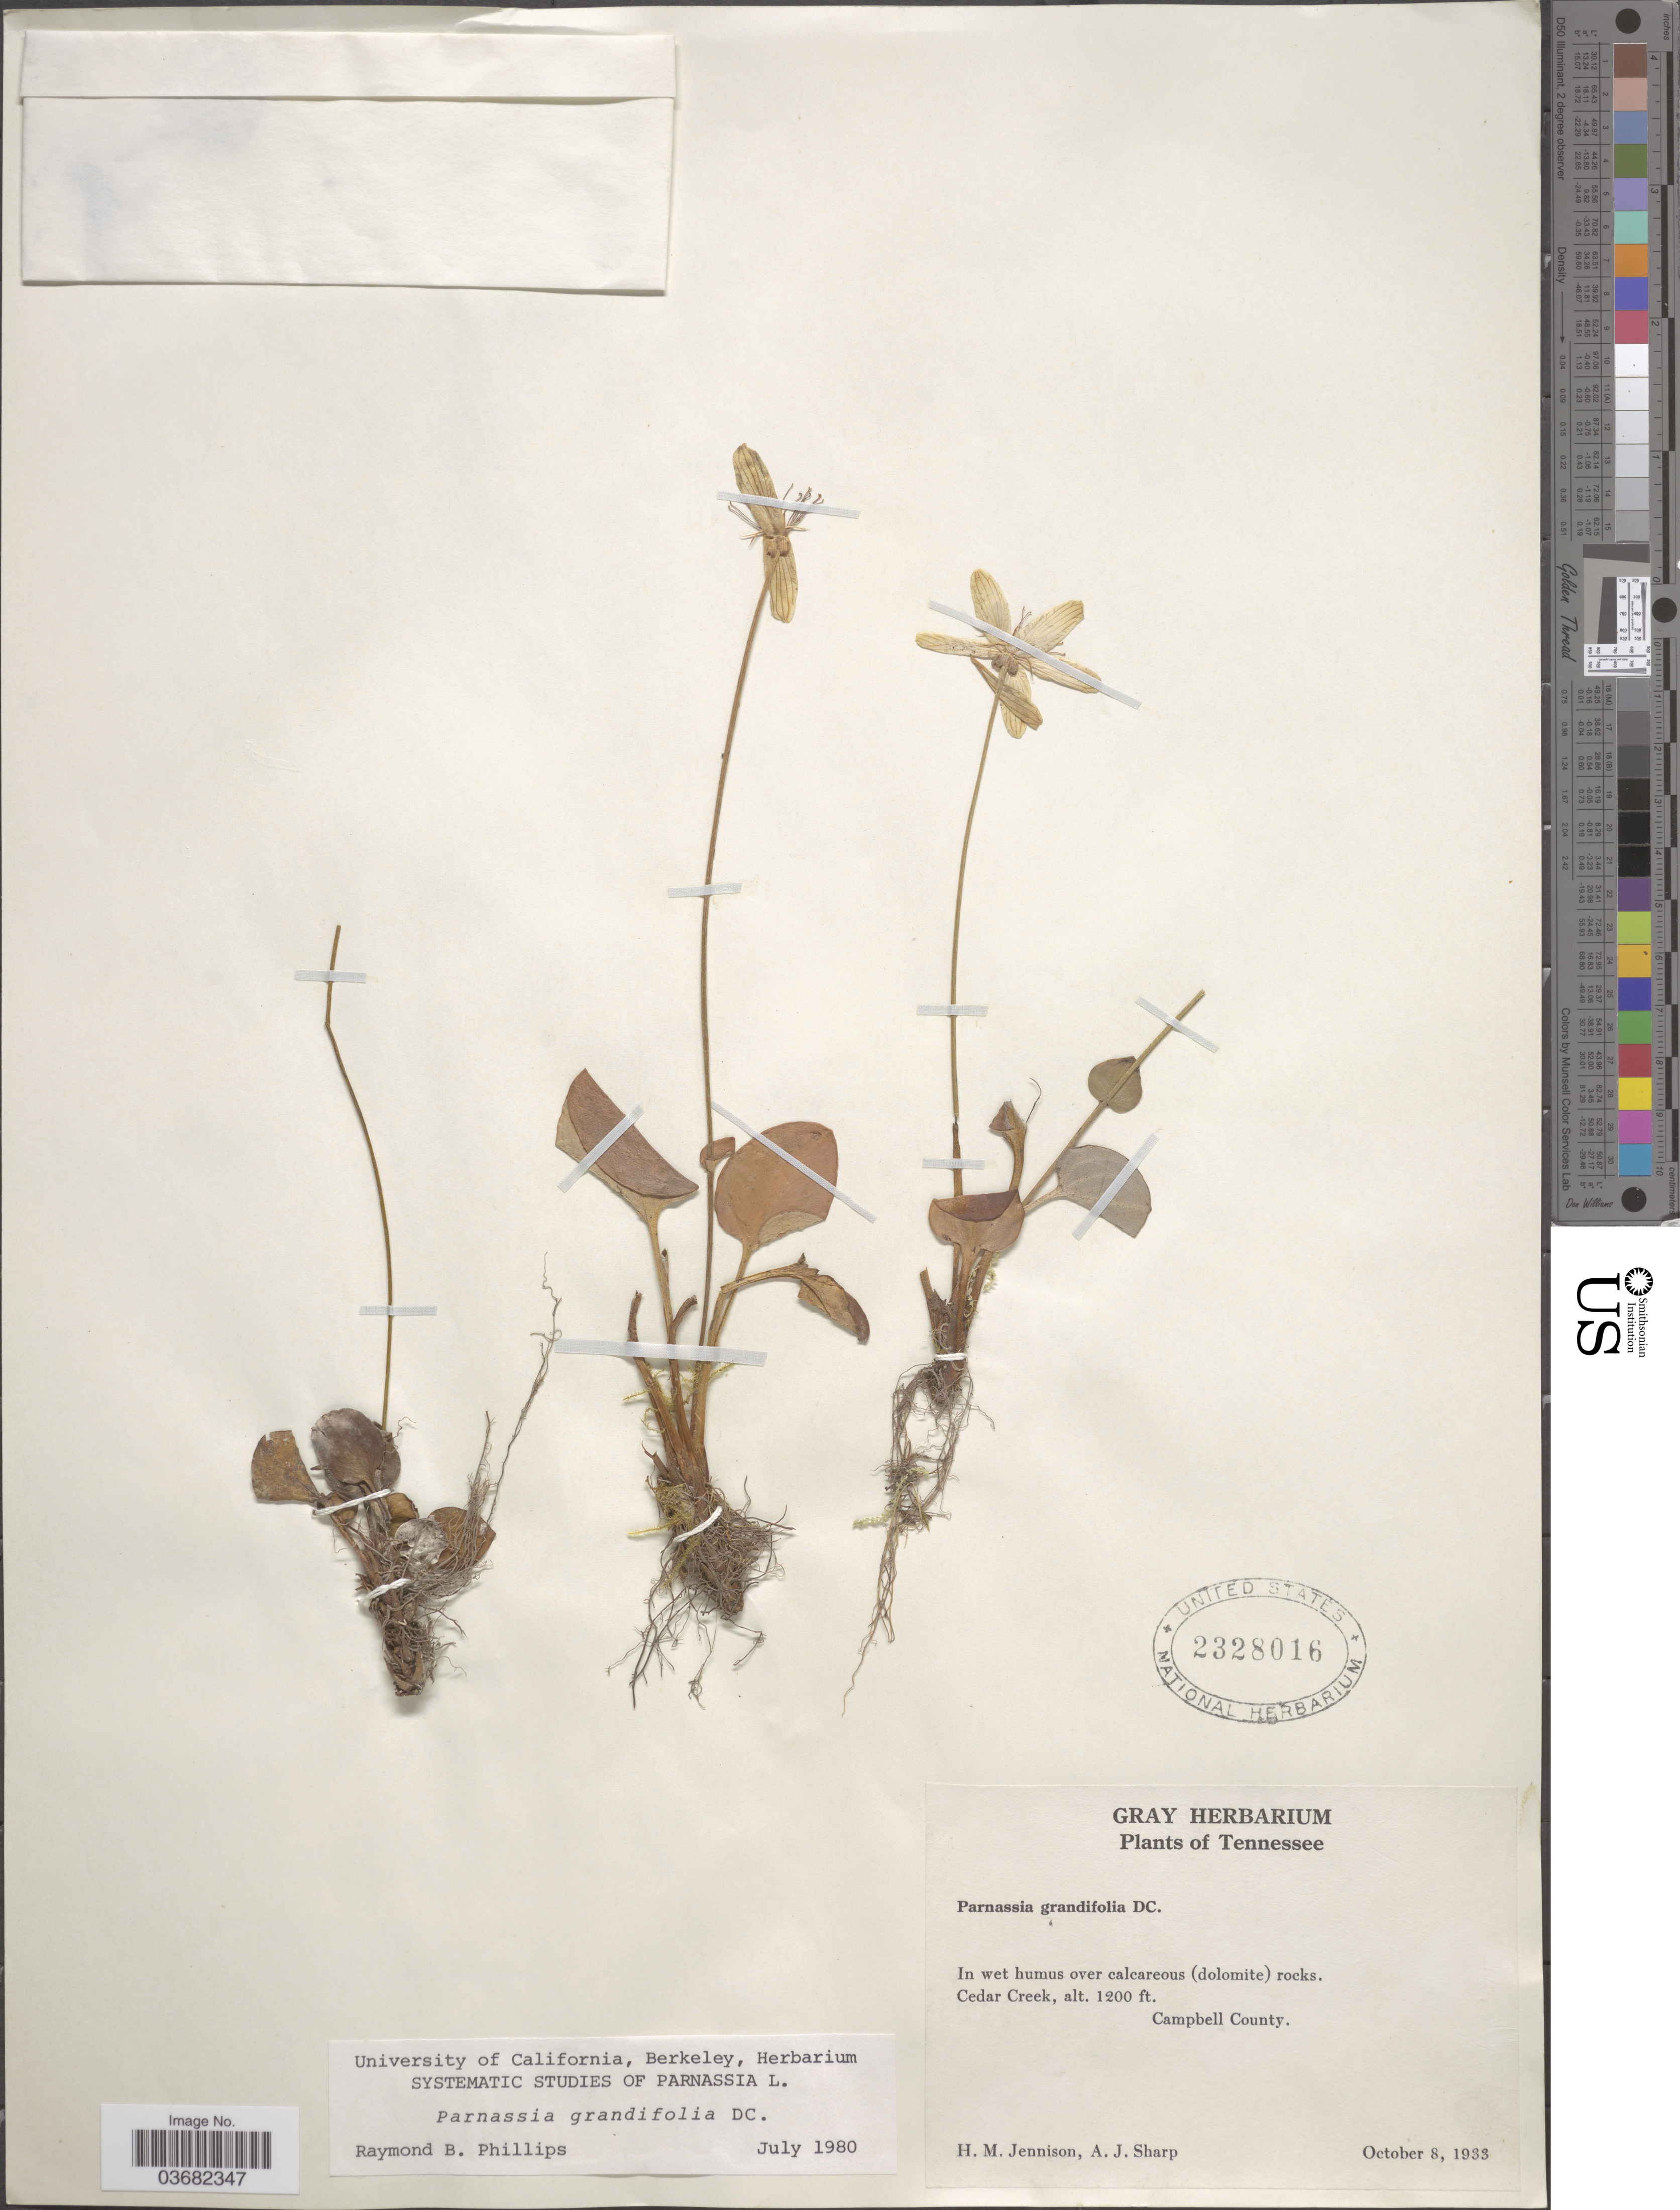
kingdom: Plantae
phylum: Tracheophyta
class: Magnoliopsida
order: Celastrales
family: Parnassiaceae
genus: Parnassia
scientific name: Parnassia grandifolia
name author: DC.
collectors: H. Jennison & A. J. Sharp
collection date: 1933-10-08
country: United States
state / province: Tennessee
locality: Cedar Creek. Campbell County.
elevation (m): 366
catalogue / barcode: US 2328016